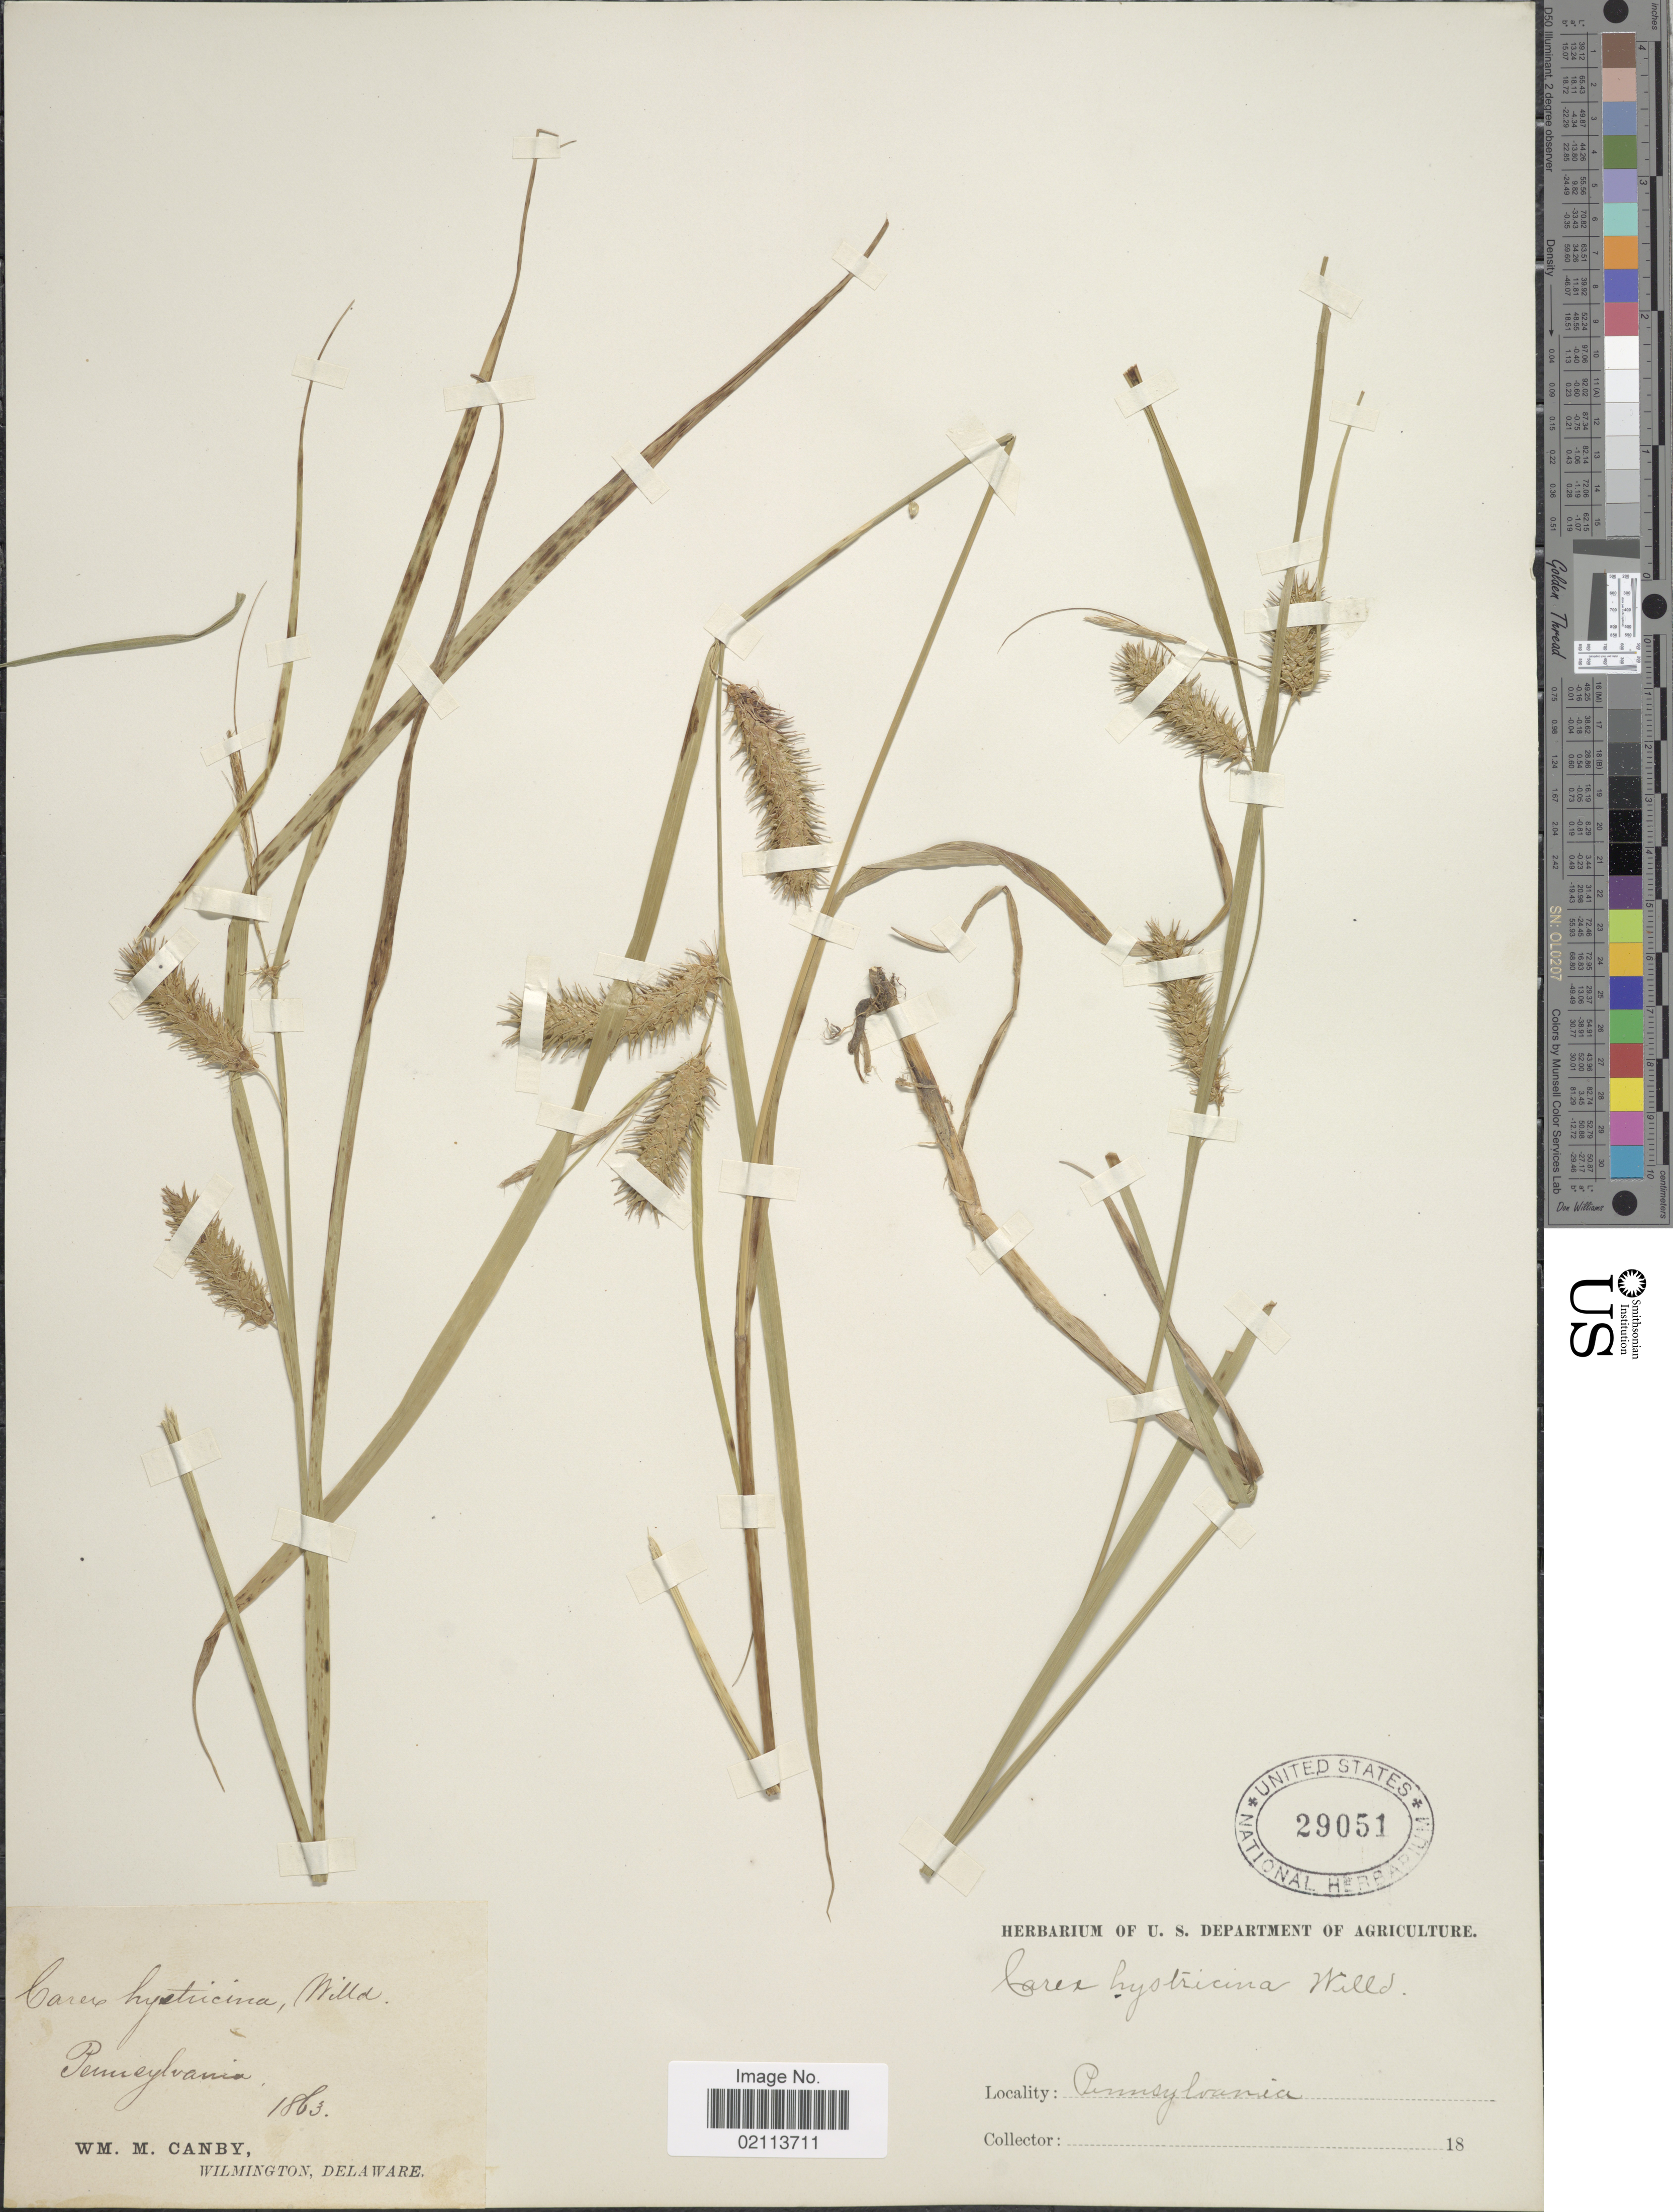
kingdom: Plantae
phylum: Tracheophyta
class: Liliopsida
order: Poales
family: Cyperaceae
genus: Carex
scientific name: Carex hystericina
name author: Muhl. ex Willd.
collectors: W. M. Canby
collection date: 1863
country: United States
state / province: Pennsylvania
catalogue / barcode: US 29051